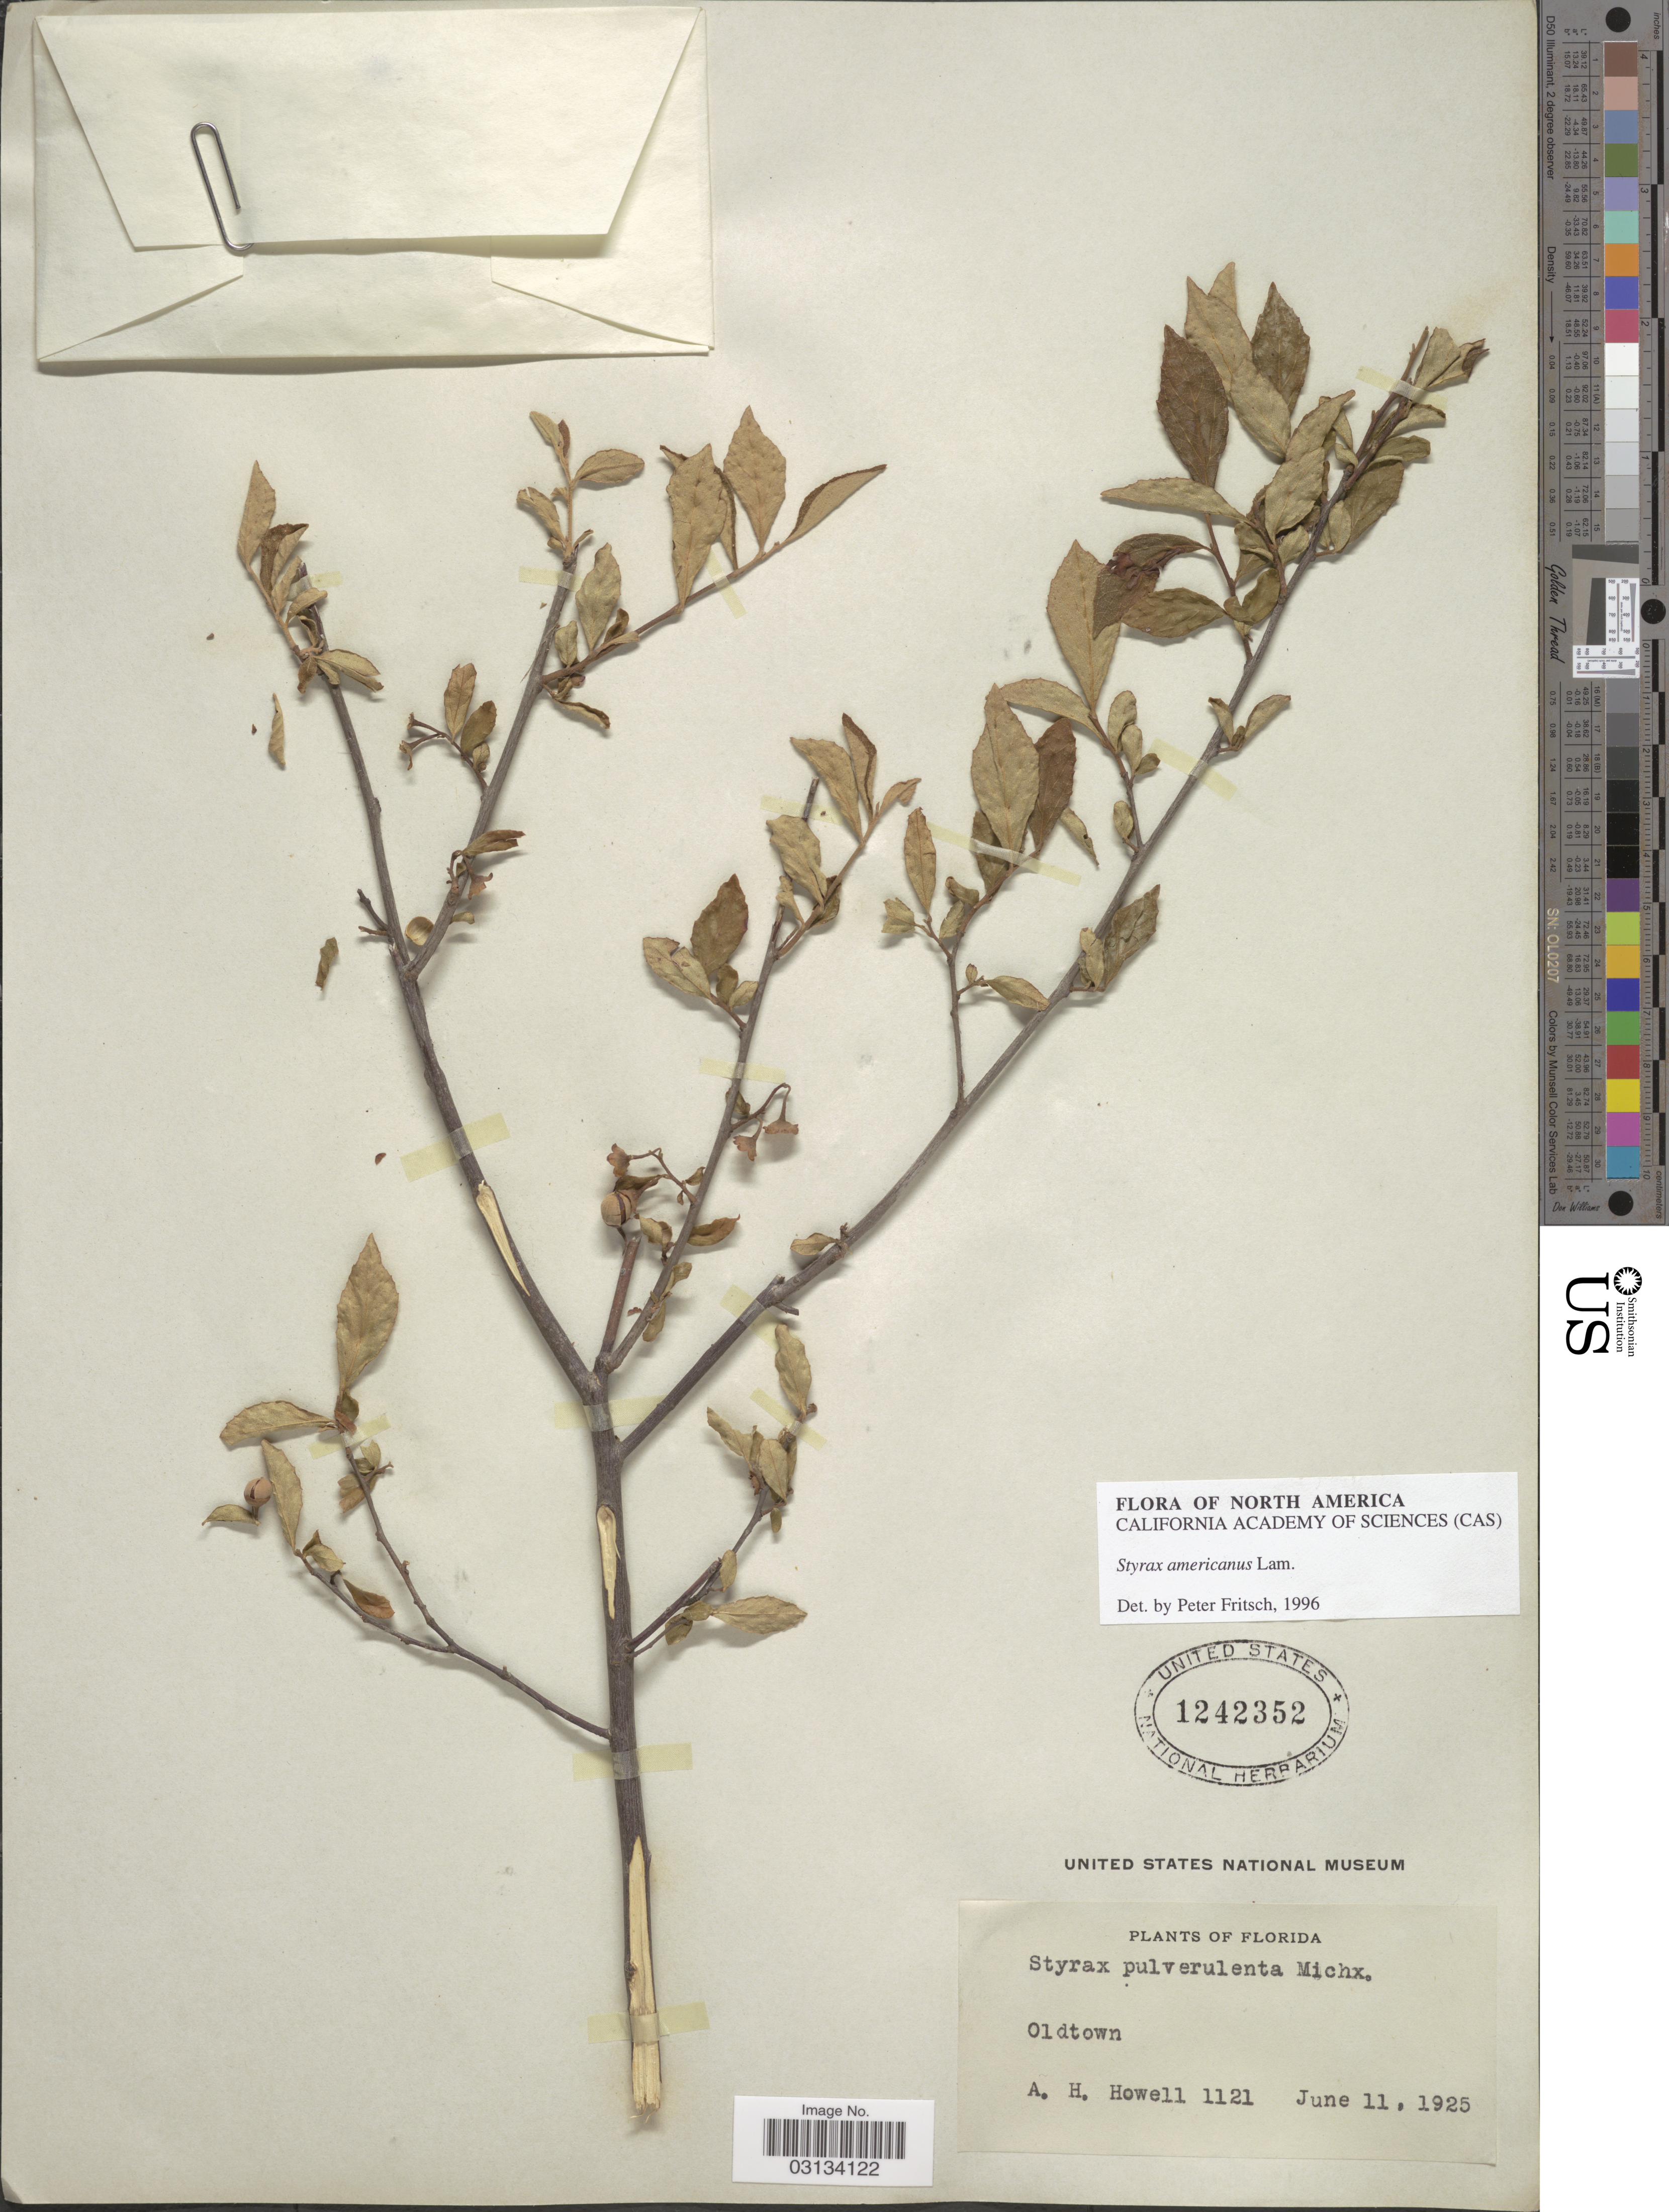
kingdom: Plantae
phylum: Tracheophyta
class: Magnoliopsida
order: Ericales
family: Styracaceae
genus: Styrax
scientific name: Styrax americanus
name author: Lam.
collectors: A. Howell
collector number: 1121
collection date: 1925-06-11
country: United States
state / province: Florida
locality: Oldtown.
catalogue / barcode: US 1242352